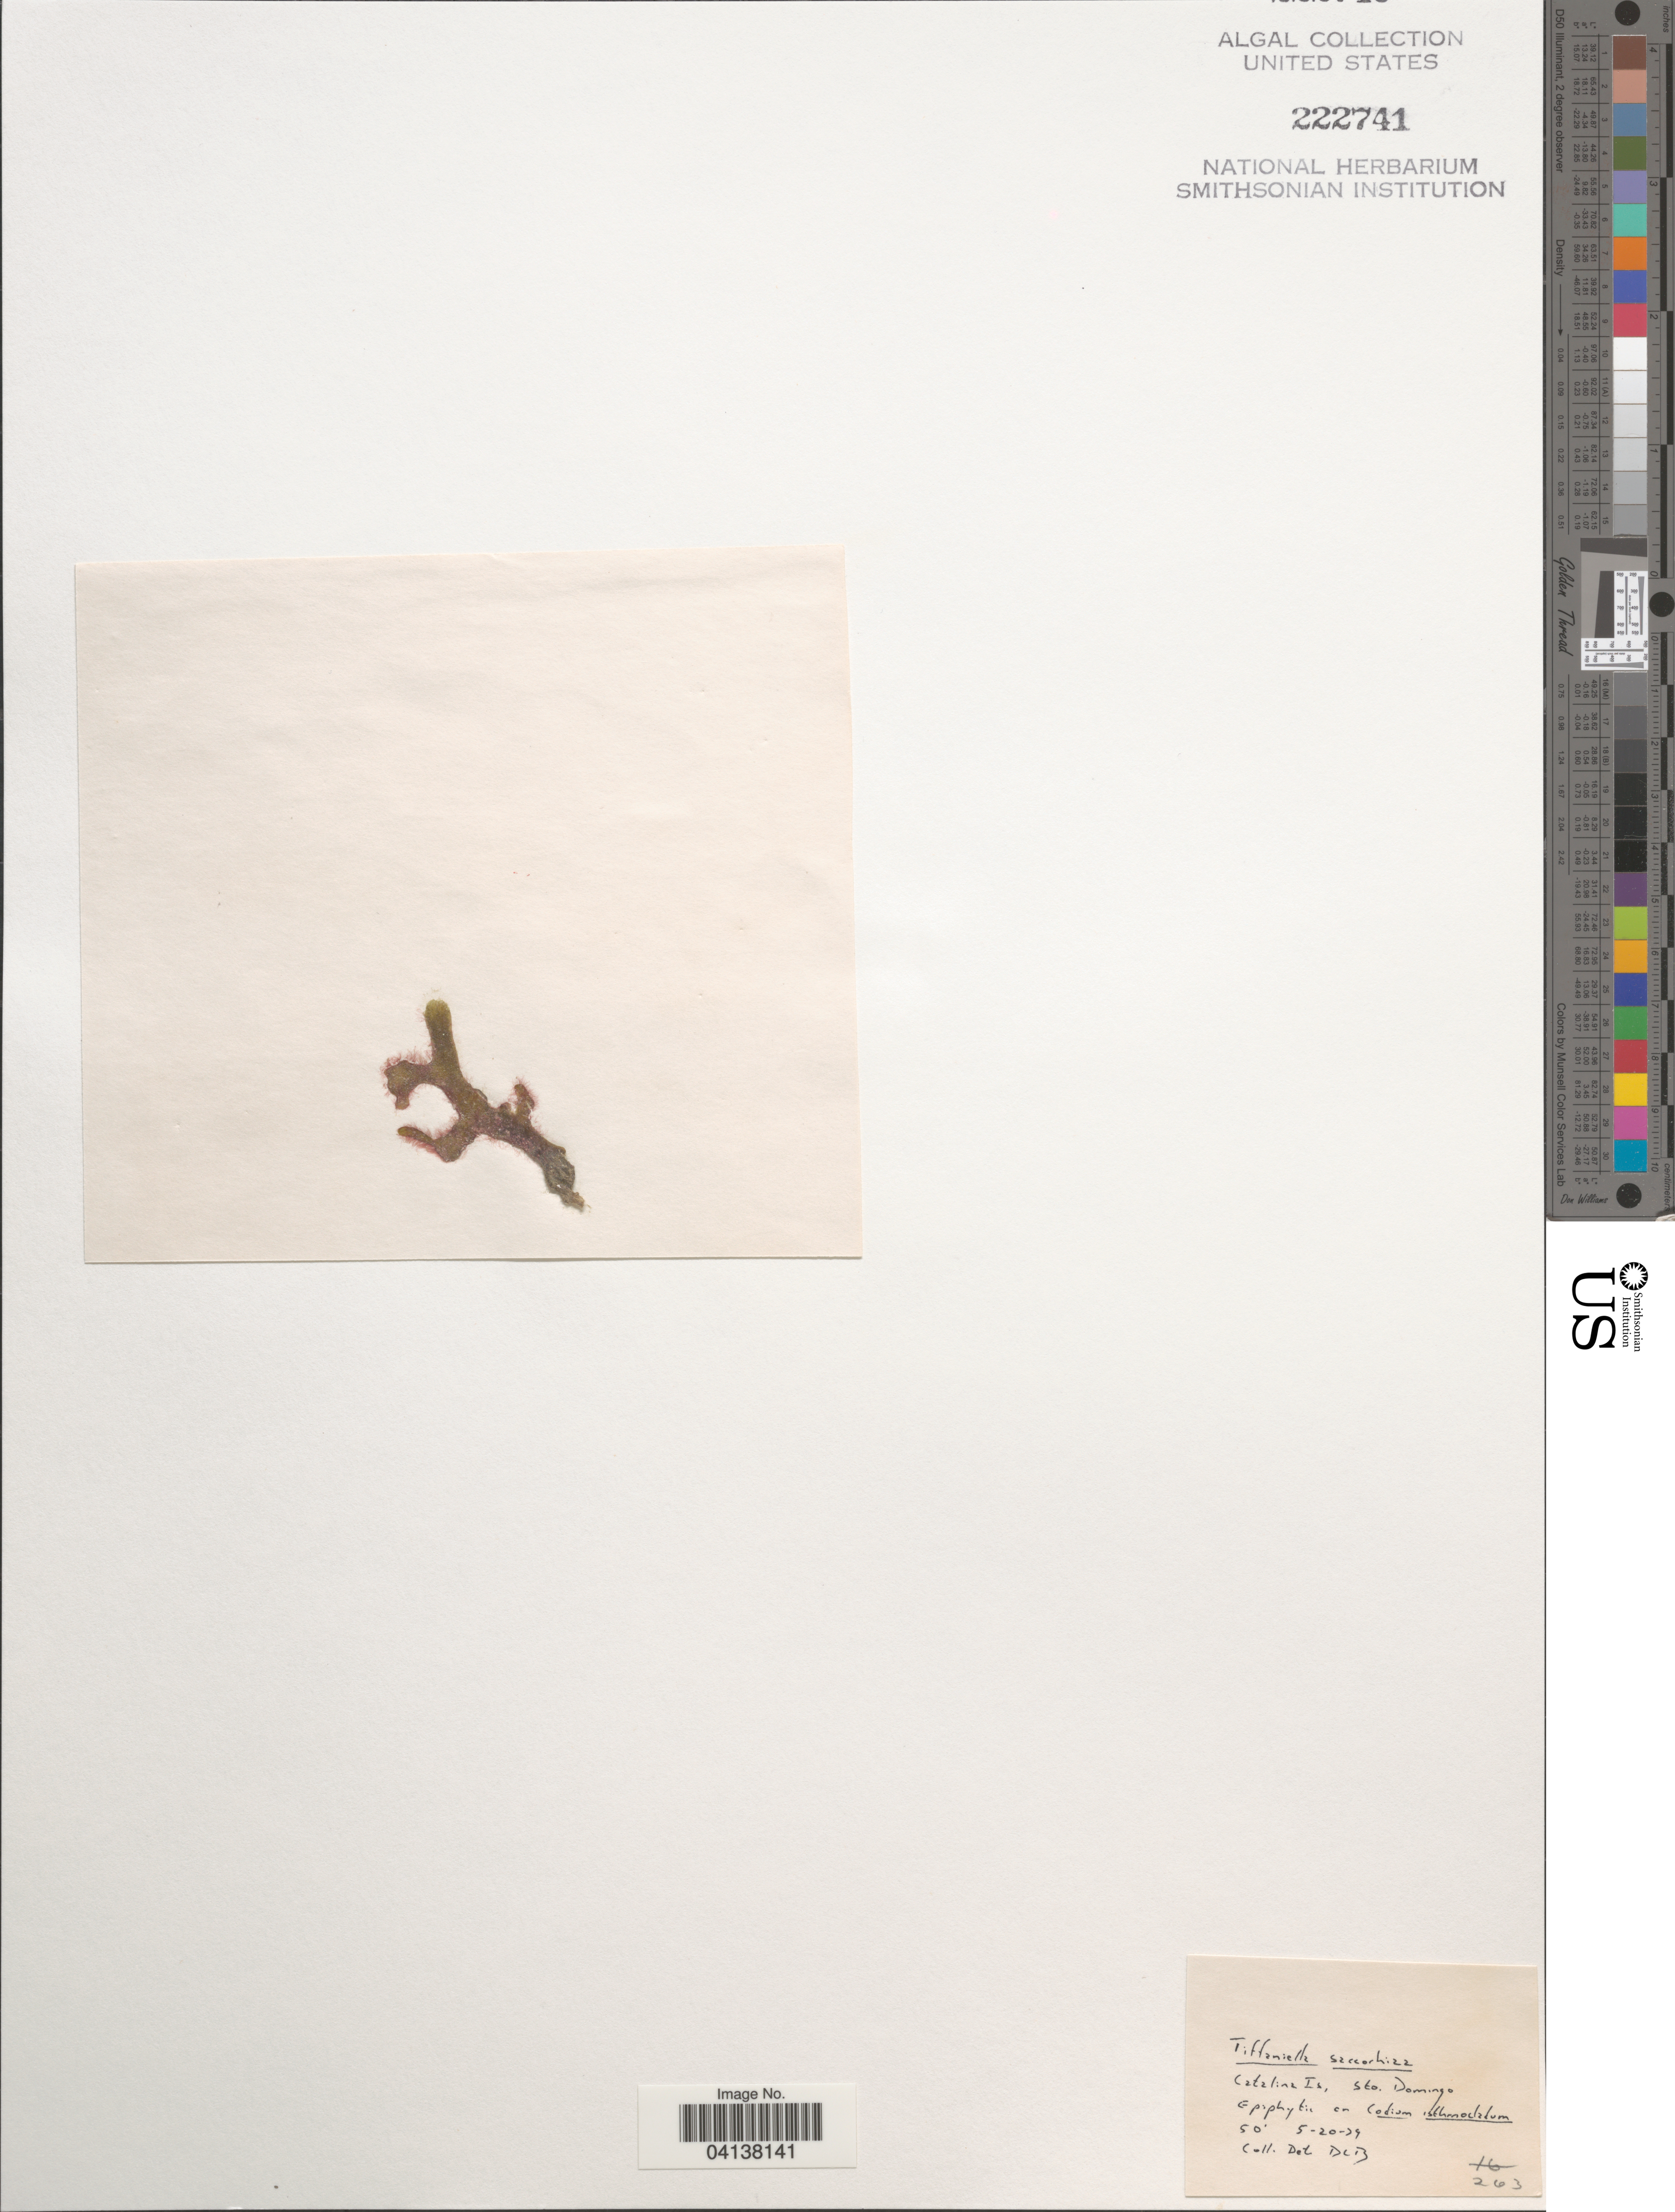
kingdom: Plantae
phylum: Rhodophyta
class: Florideophyceae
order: Ceramiales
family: Wrangeliaceae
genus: Tiffaniella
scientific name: Tiffaniella saccorhiza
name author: (Setch. & N.L. Gardner) Doty & Menez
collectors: D. L. B.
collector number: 263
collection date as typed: Transcribed d/m/y: 20/5/79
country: Dominican Republic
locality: Catalina Is, Sto. Domingo.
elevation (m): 15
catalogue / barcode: US 222741